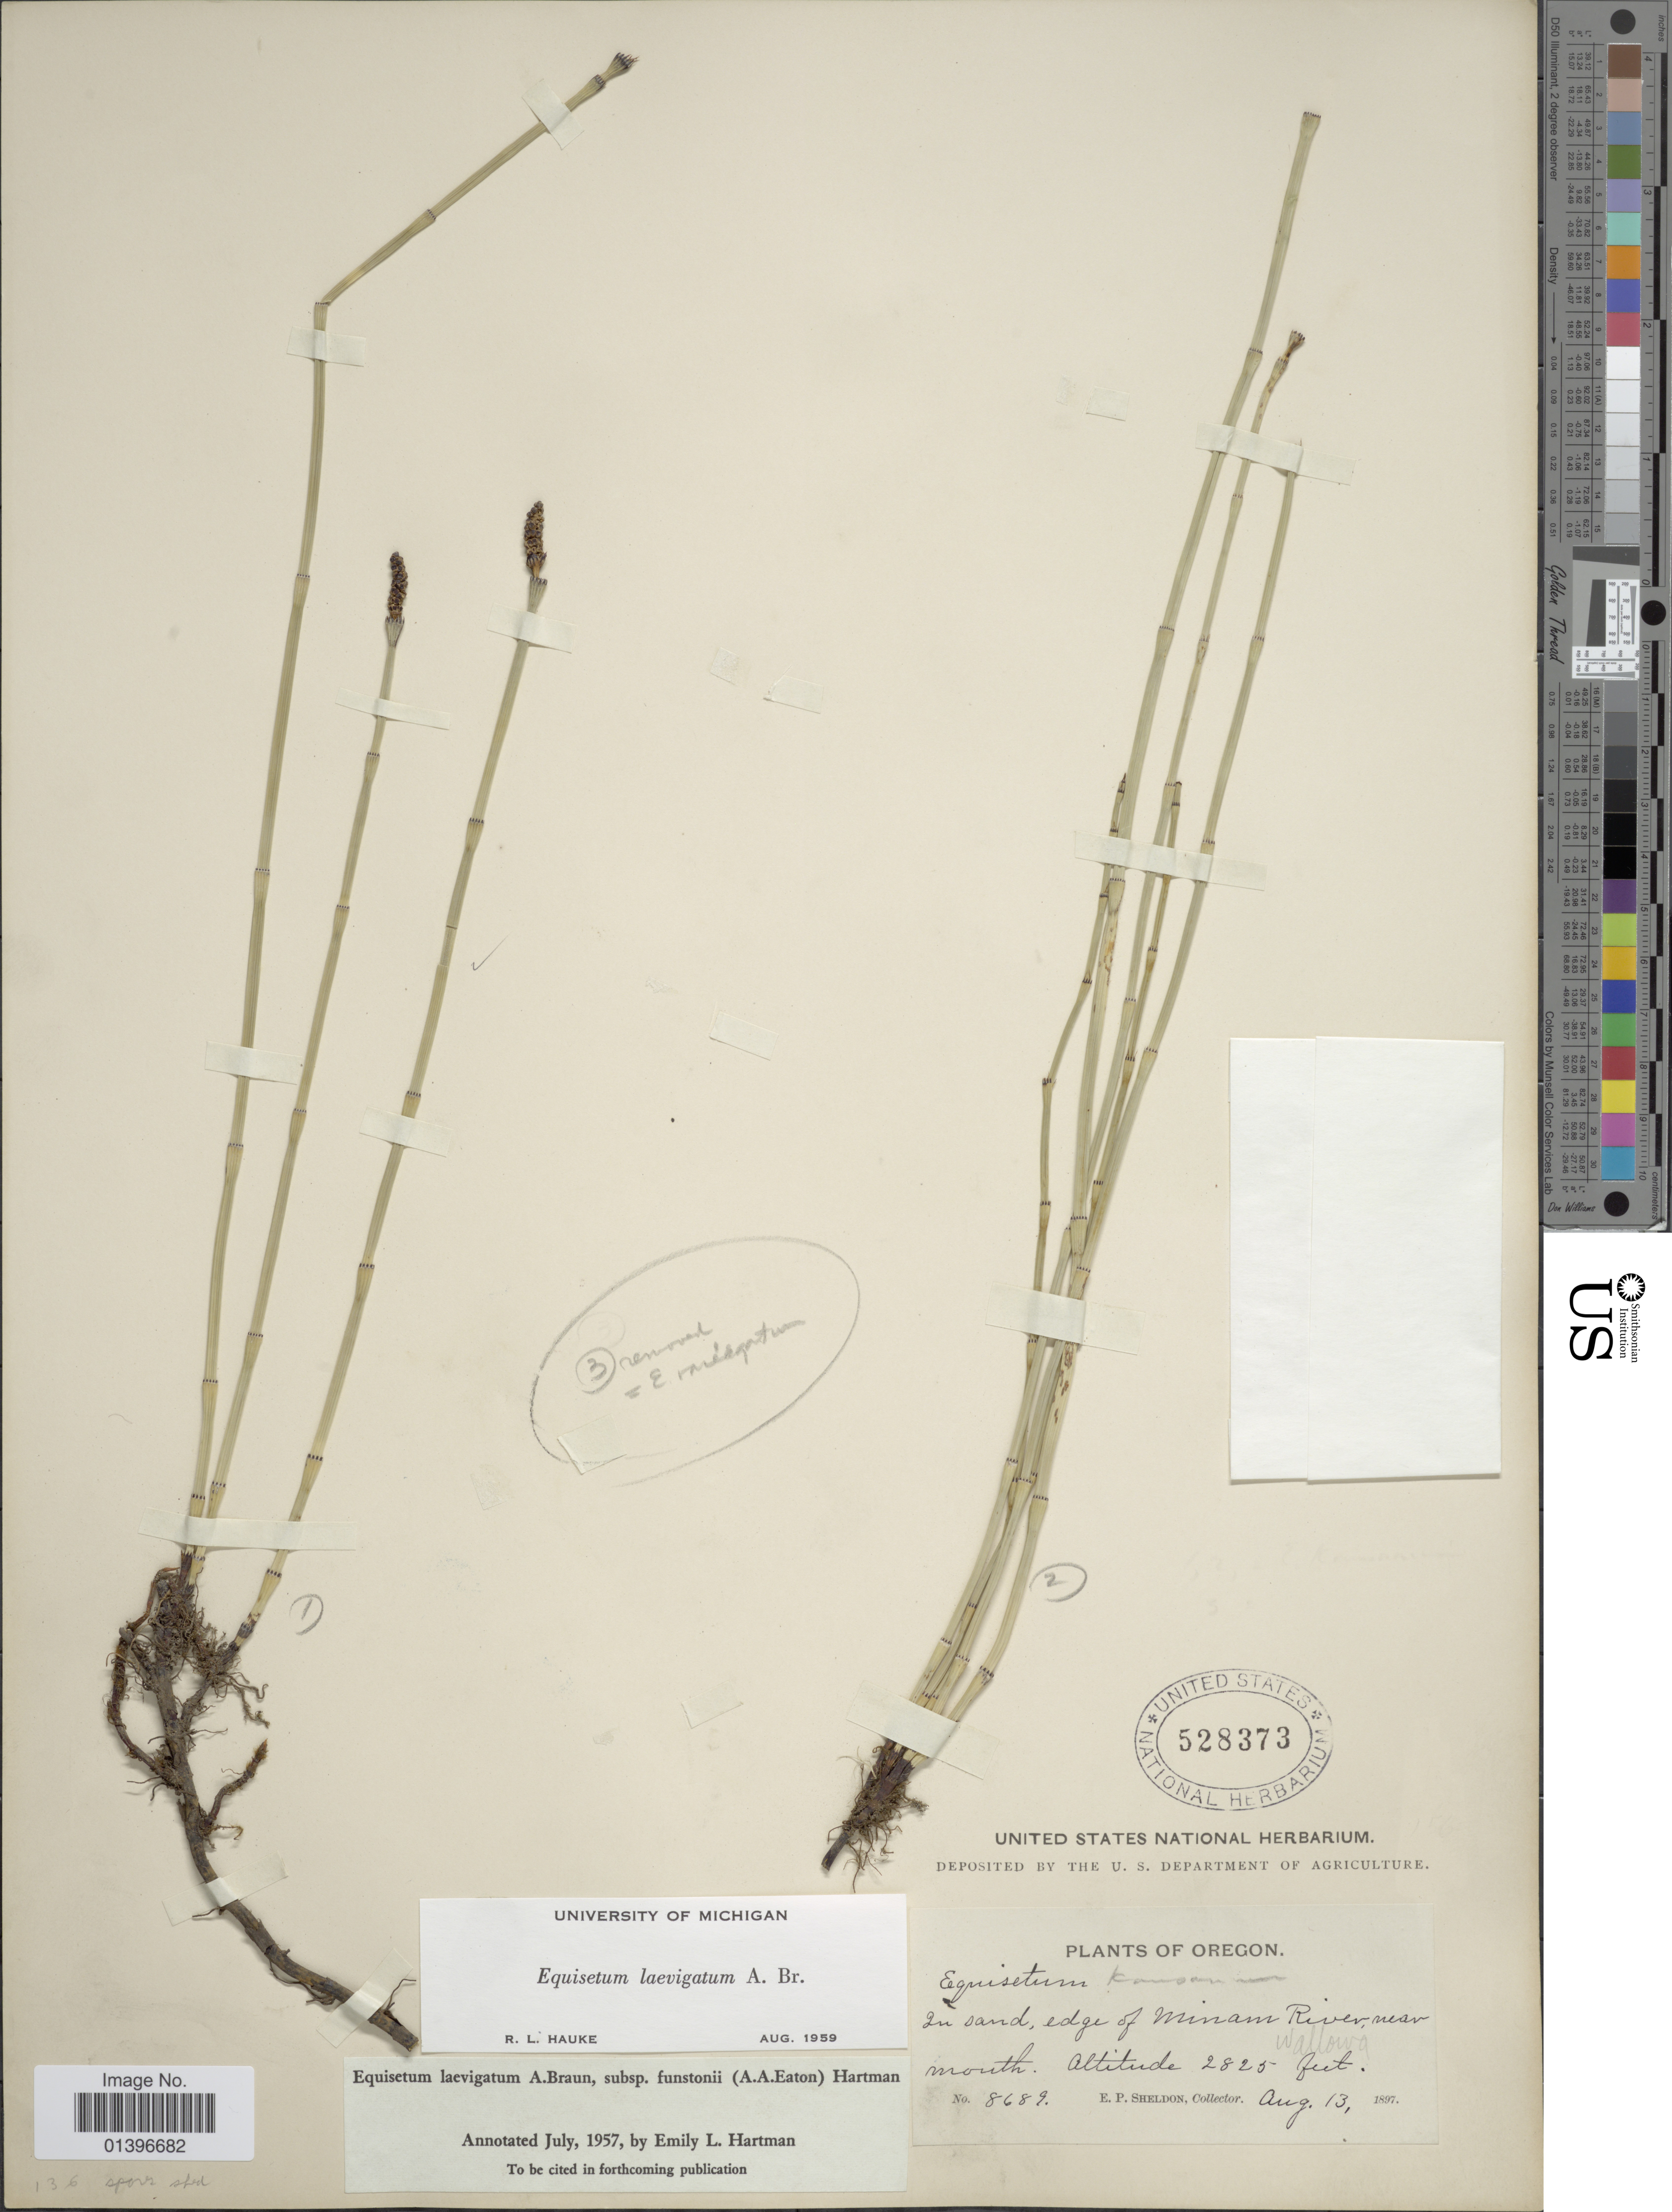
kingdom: Plantae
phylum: Tracheophyta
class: Polypodiopsida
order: Equisetales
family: Equisetaceae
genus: Equisetum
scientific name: Equisetum laevigatum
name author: A. Braun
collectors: E. P. Sheldon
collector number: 8689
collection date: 1897-08-13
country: United States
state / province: Oregon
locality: In sand, edge of Minam River, near mouth, Wallowa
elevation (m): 861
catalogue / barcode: US 528373